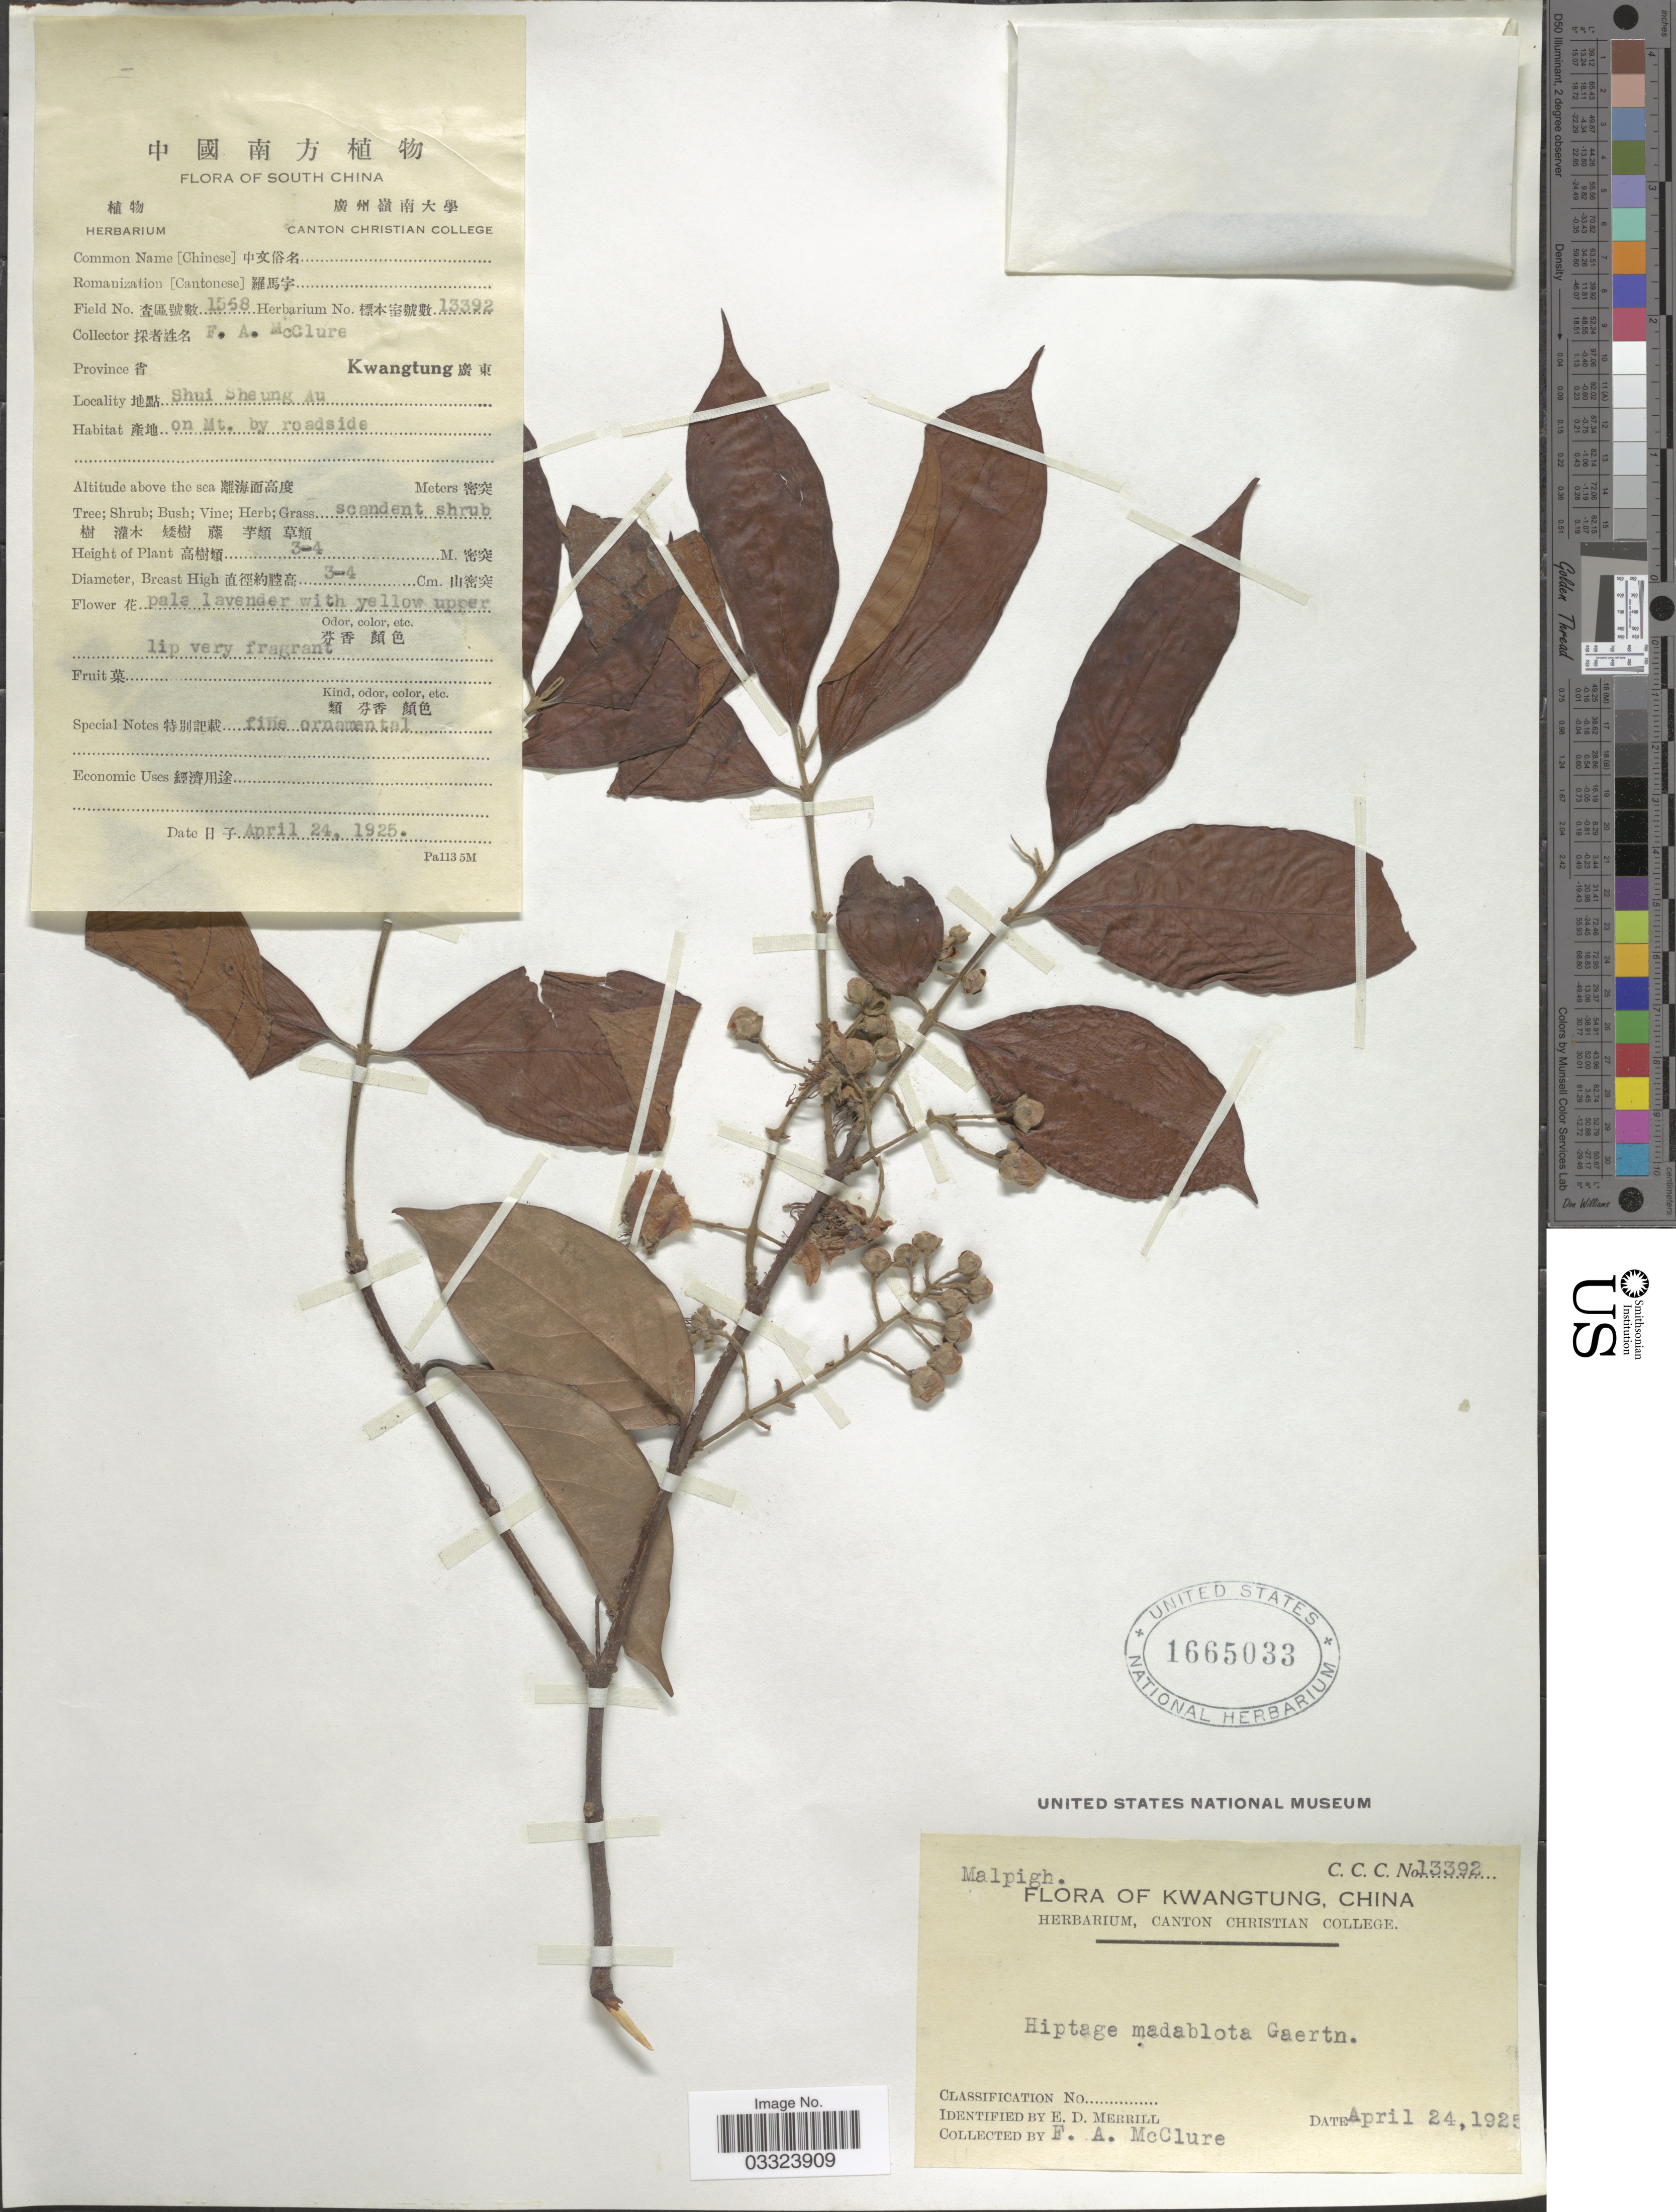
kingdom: Plantae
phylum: Tracheophyta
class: Magnoliopsida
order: Malpighiales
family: Malpighiaceae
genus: Hiptage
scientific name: Hiptage benghalensis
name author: (L.) Kurz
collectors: F. A. McClure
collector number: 13392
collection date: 1925-04-24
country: China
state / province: Guangdong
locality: Province Kwangtung, Shui Sheung [interpreted] Au.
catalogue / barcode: US 1665033